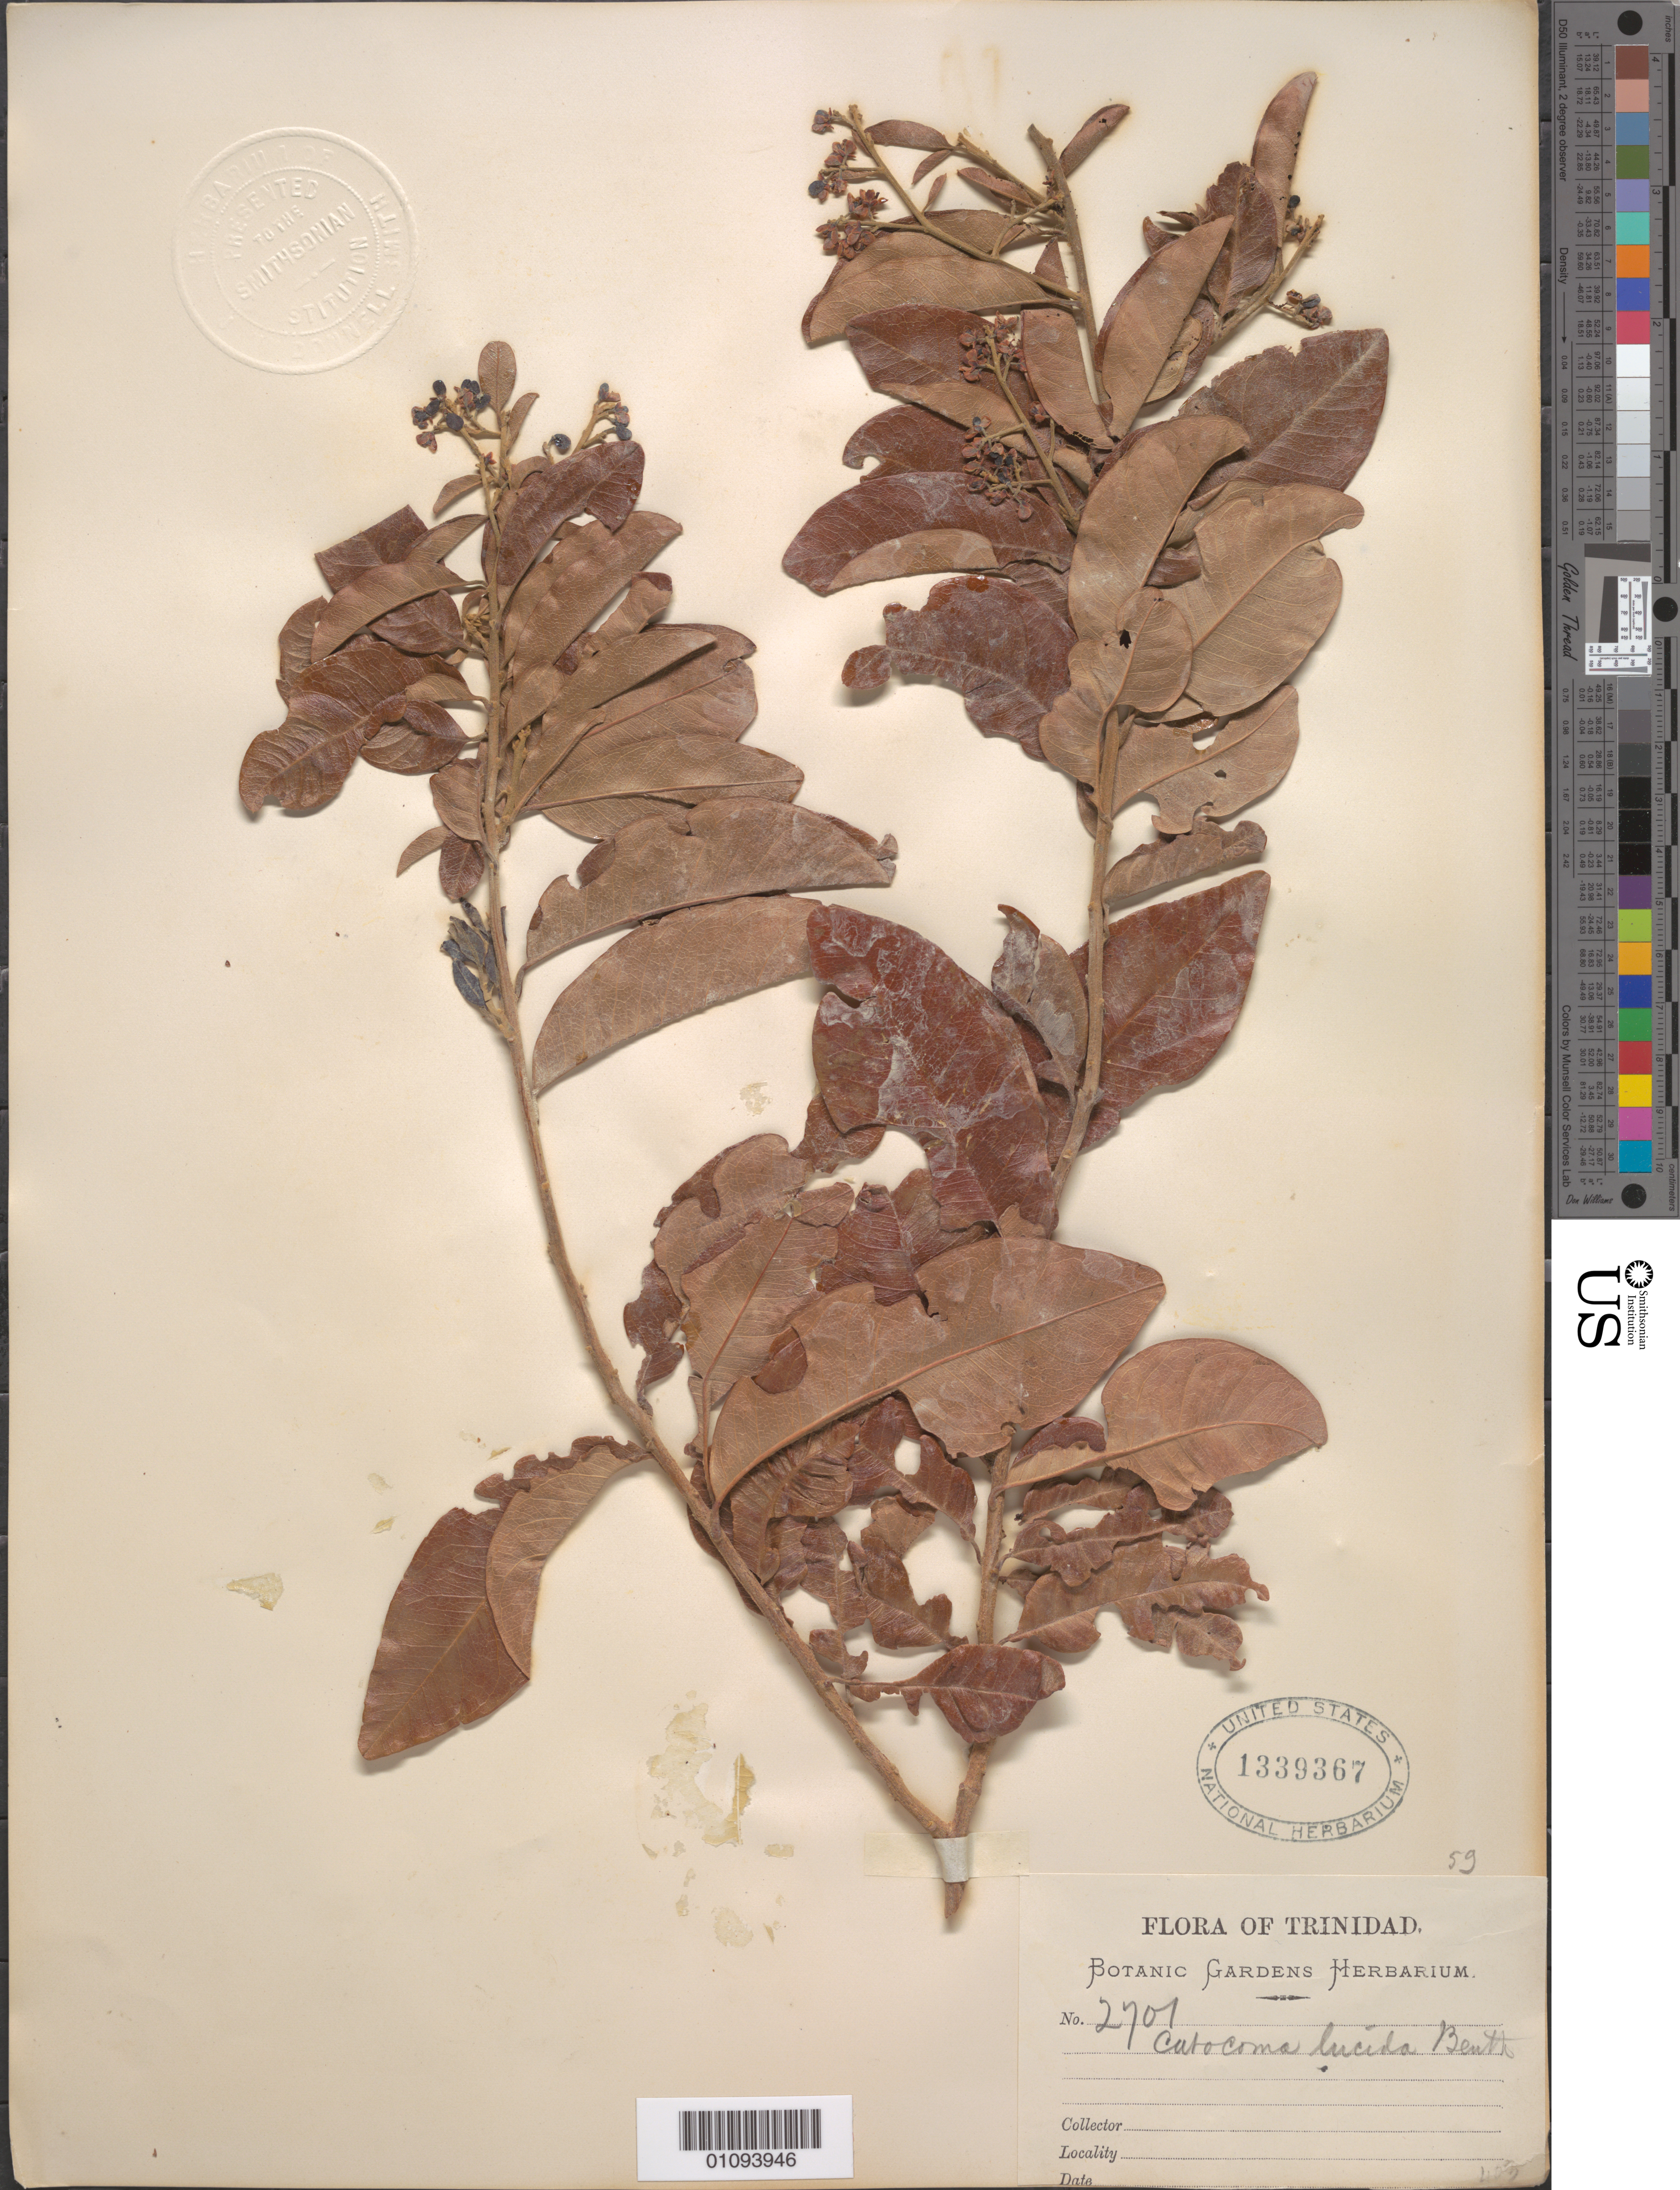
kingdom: Plantae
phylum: Tracheophyta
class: Magnoliopsida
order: Fabales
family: Polygalaceae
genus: Bredemeyera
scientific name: Bredemeyera lucida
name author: (Benth.) Klotzsch ex Hassk.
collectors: Botanic Gardens Herbarium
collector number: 2707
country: Trinidad and Tobago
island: Trinidad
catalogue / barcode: US 1339367